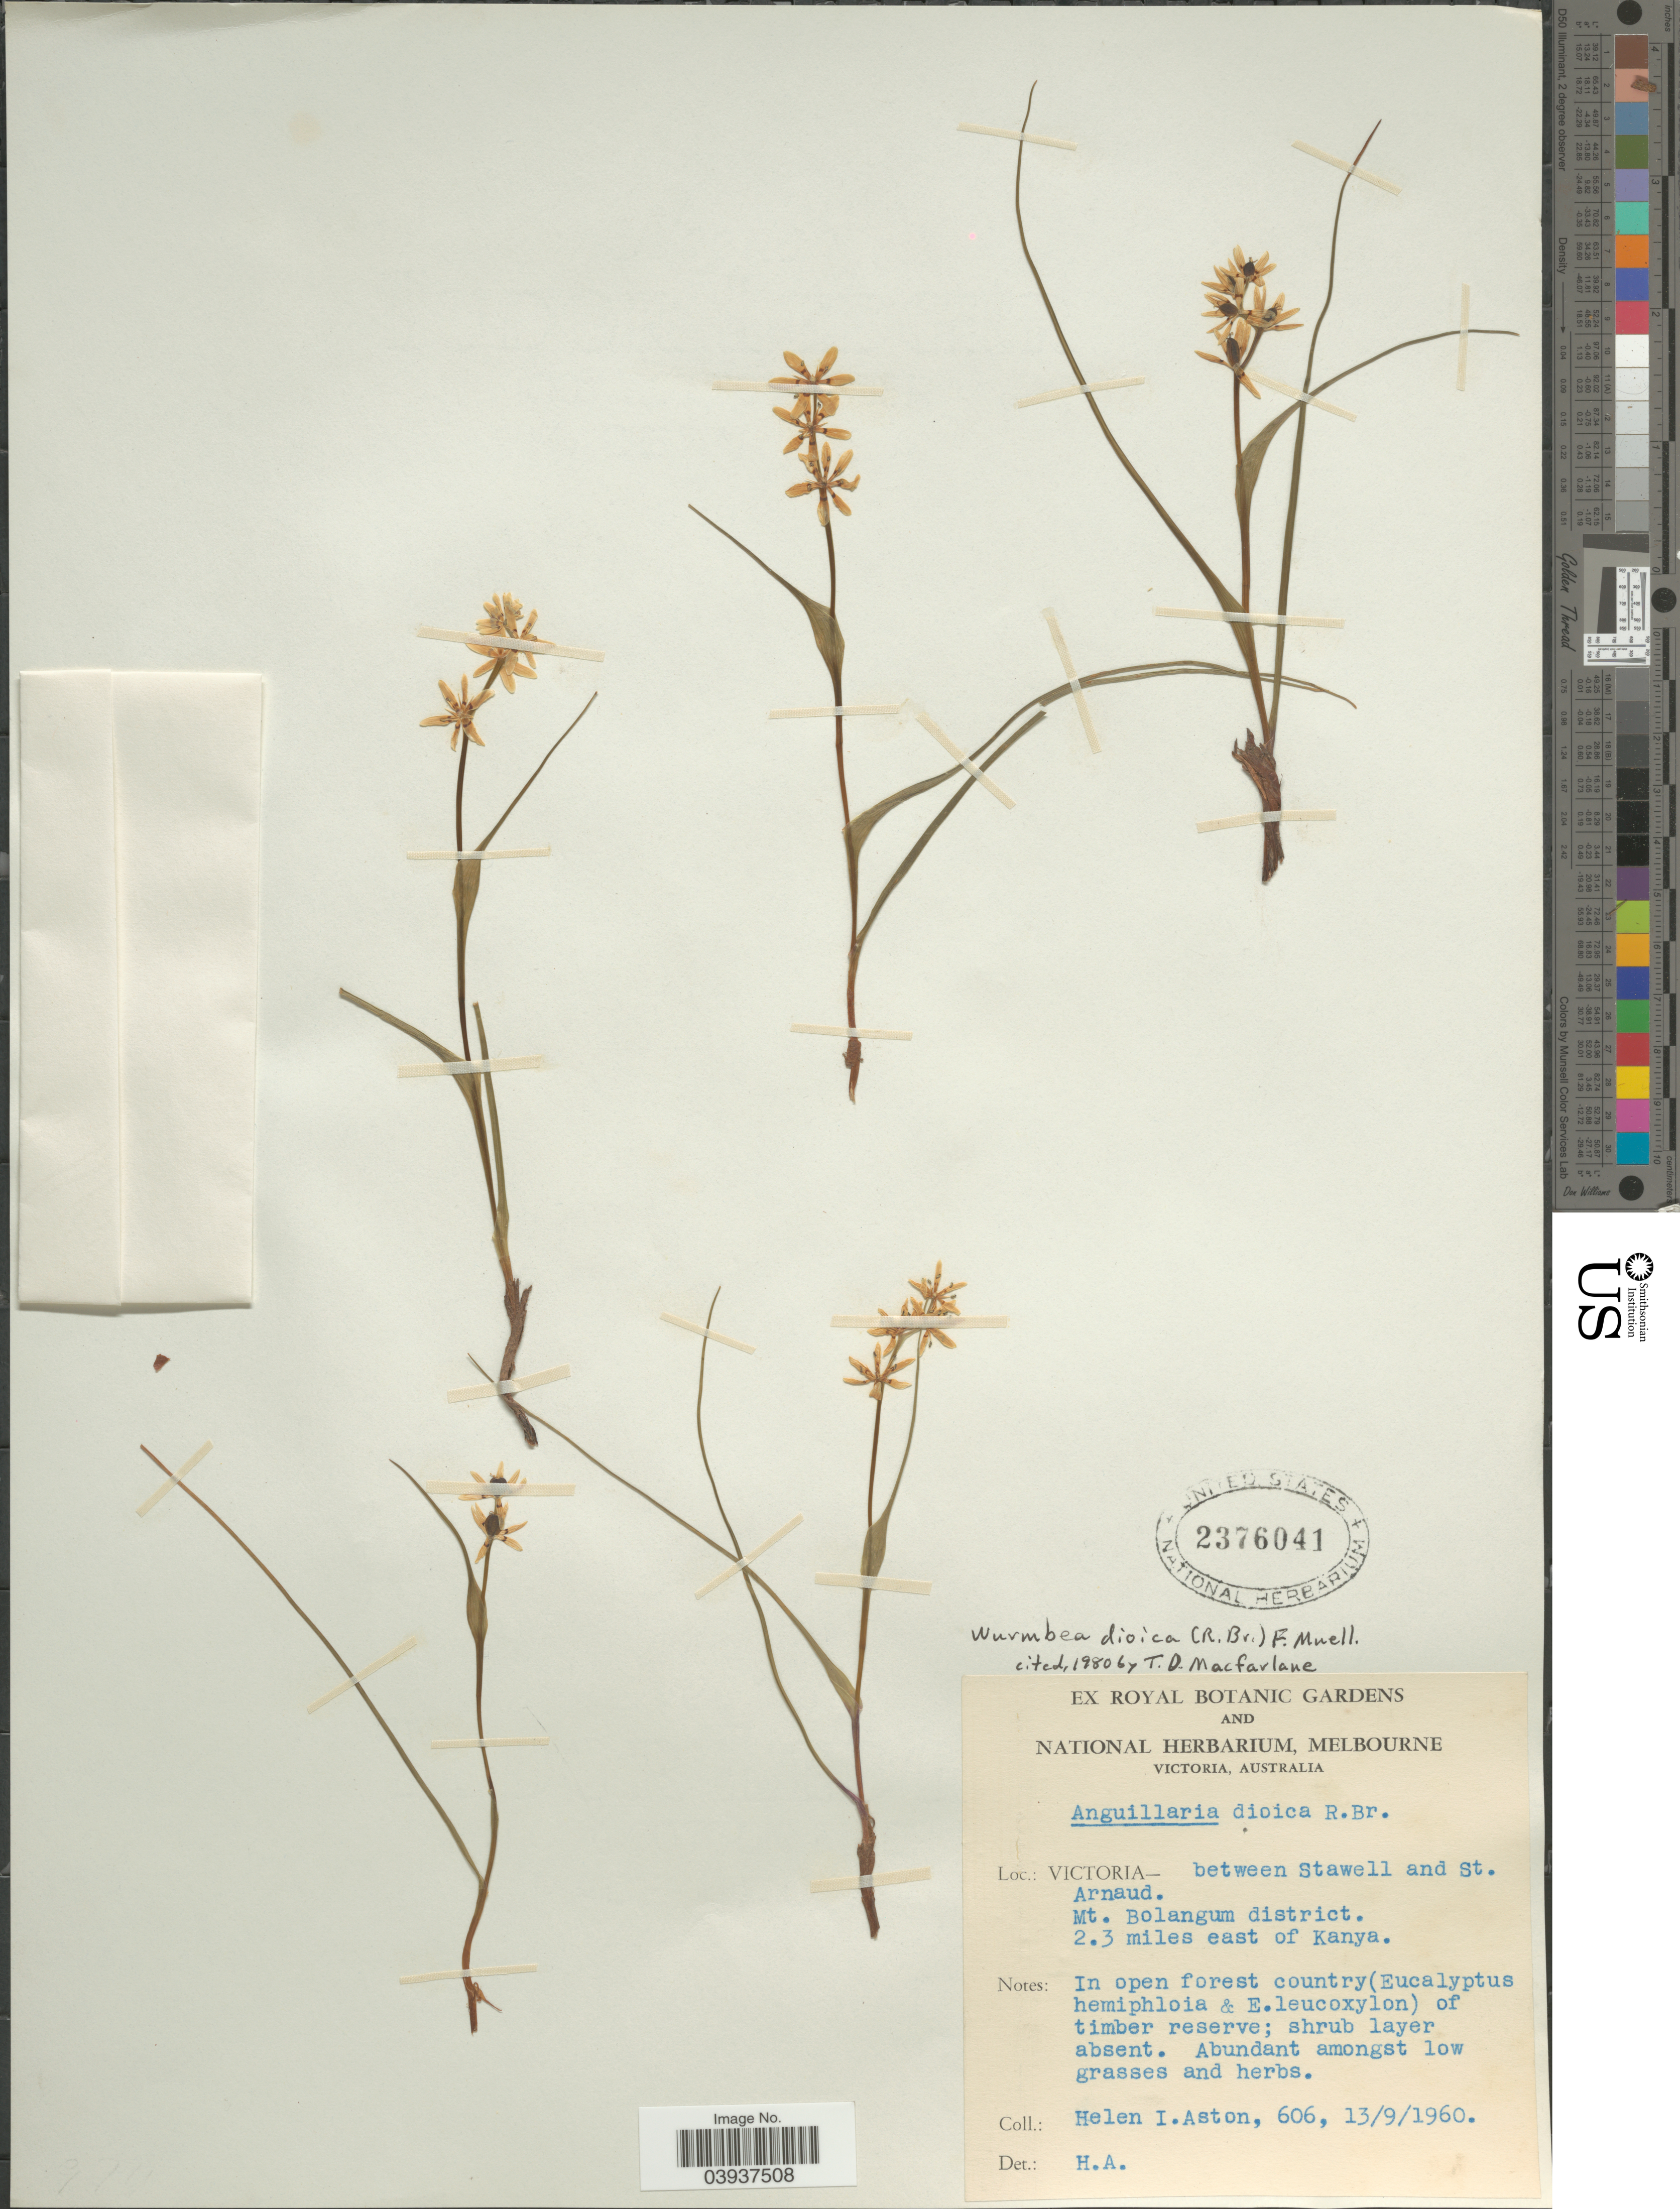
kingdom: Plantae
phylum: Tracheophyta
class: Liliopsida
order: Liliales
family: Colchicaceae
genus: Wurmbea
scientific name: Wurmbea dioica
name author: (R. Br.) F. Muell.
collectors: H. I. Aston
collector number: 606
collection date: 1960-09-13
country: Australia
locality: Victoria- between Stawell and St. Arnaud. Mt. Bolangum district. 2.3 miles east of Kanya.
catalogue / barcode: US 2376041